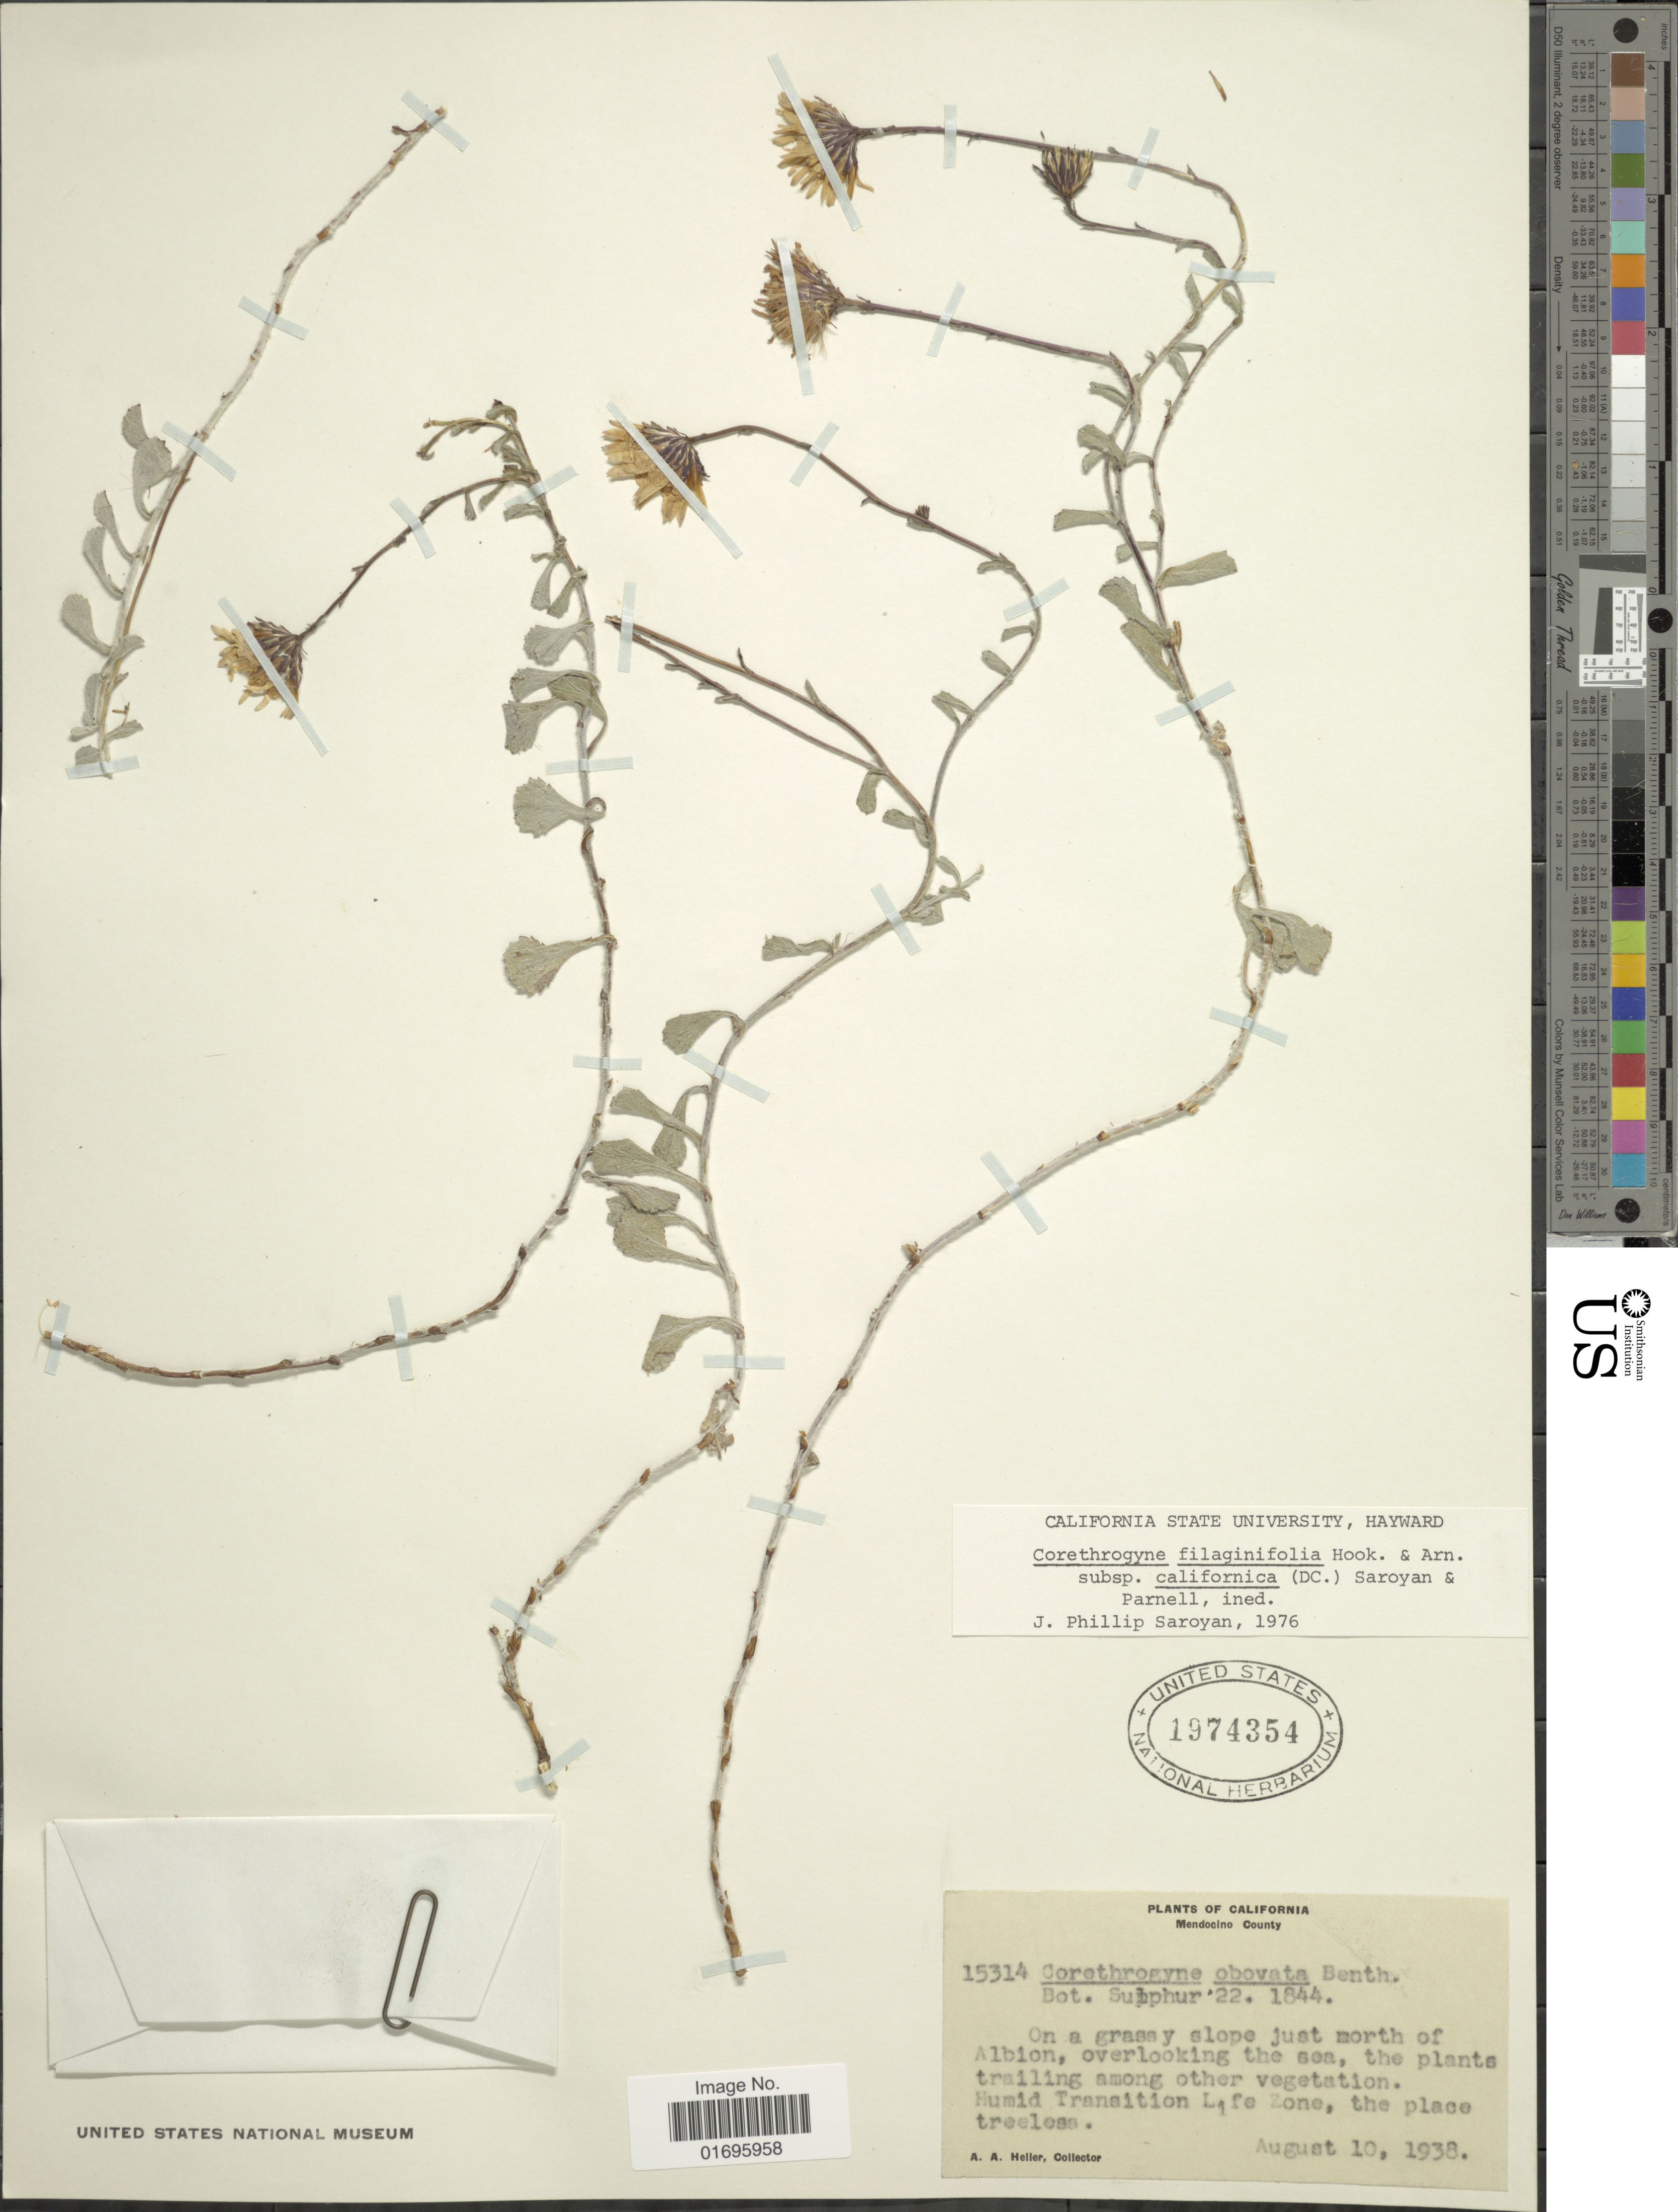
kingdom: Plantae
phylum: Tracheophyta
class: Magnoliopsida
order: Asterales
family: Asteraceae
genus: Corethrogyne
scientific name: Corethrogyne filaginifolia var. californica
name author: (DC.) Saroyan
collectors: A. A. Heller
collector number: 15314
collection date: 1938-08-10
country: United States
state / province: California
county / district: Mendocino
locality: Mendocino County. On a grassy slope just north of Albion, overlooking the sea, the plants trailing among other vegetation. Humid Transition Life Zone, the place treeless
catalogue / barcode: US 1974354